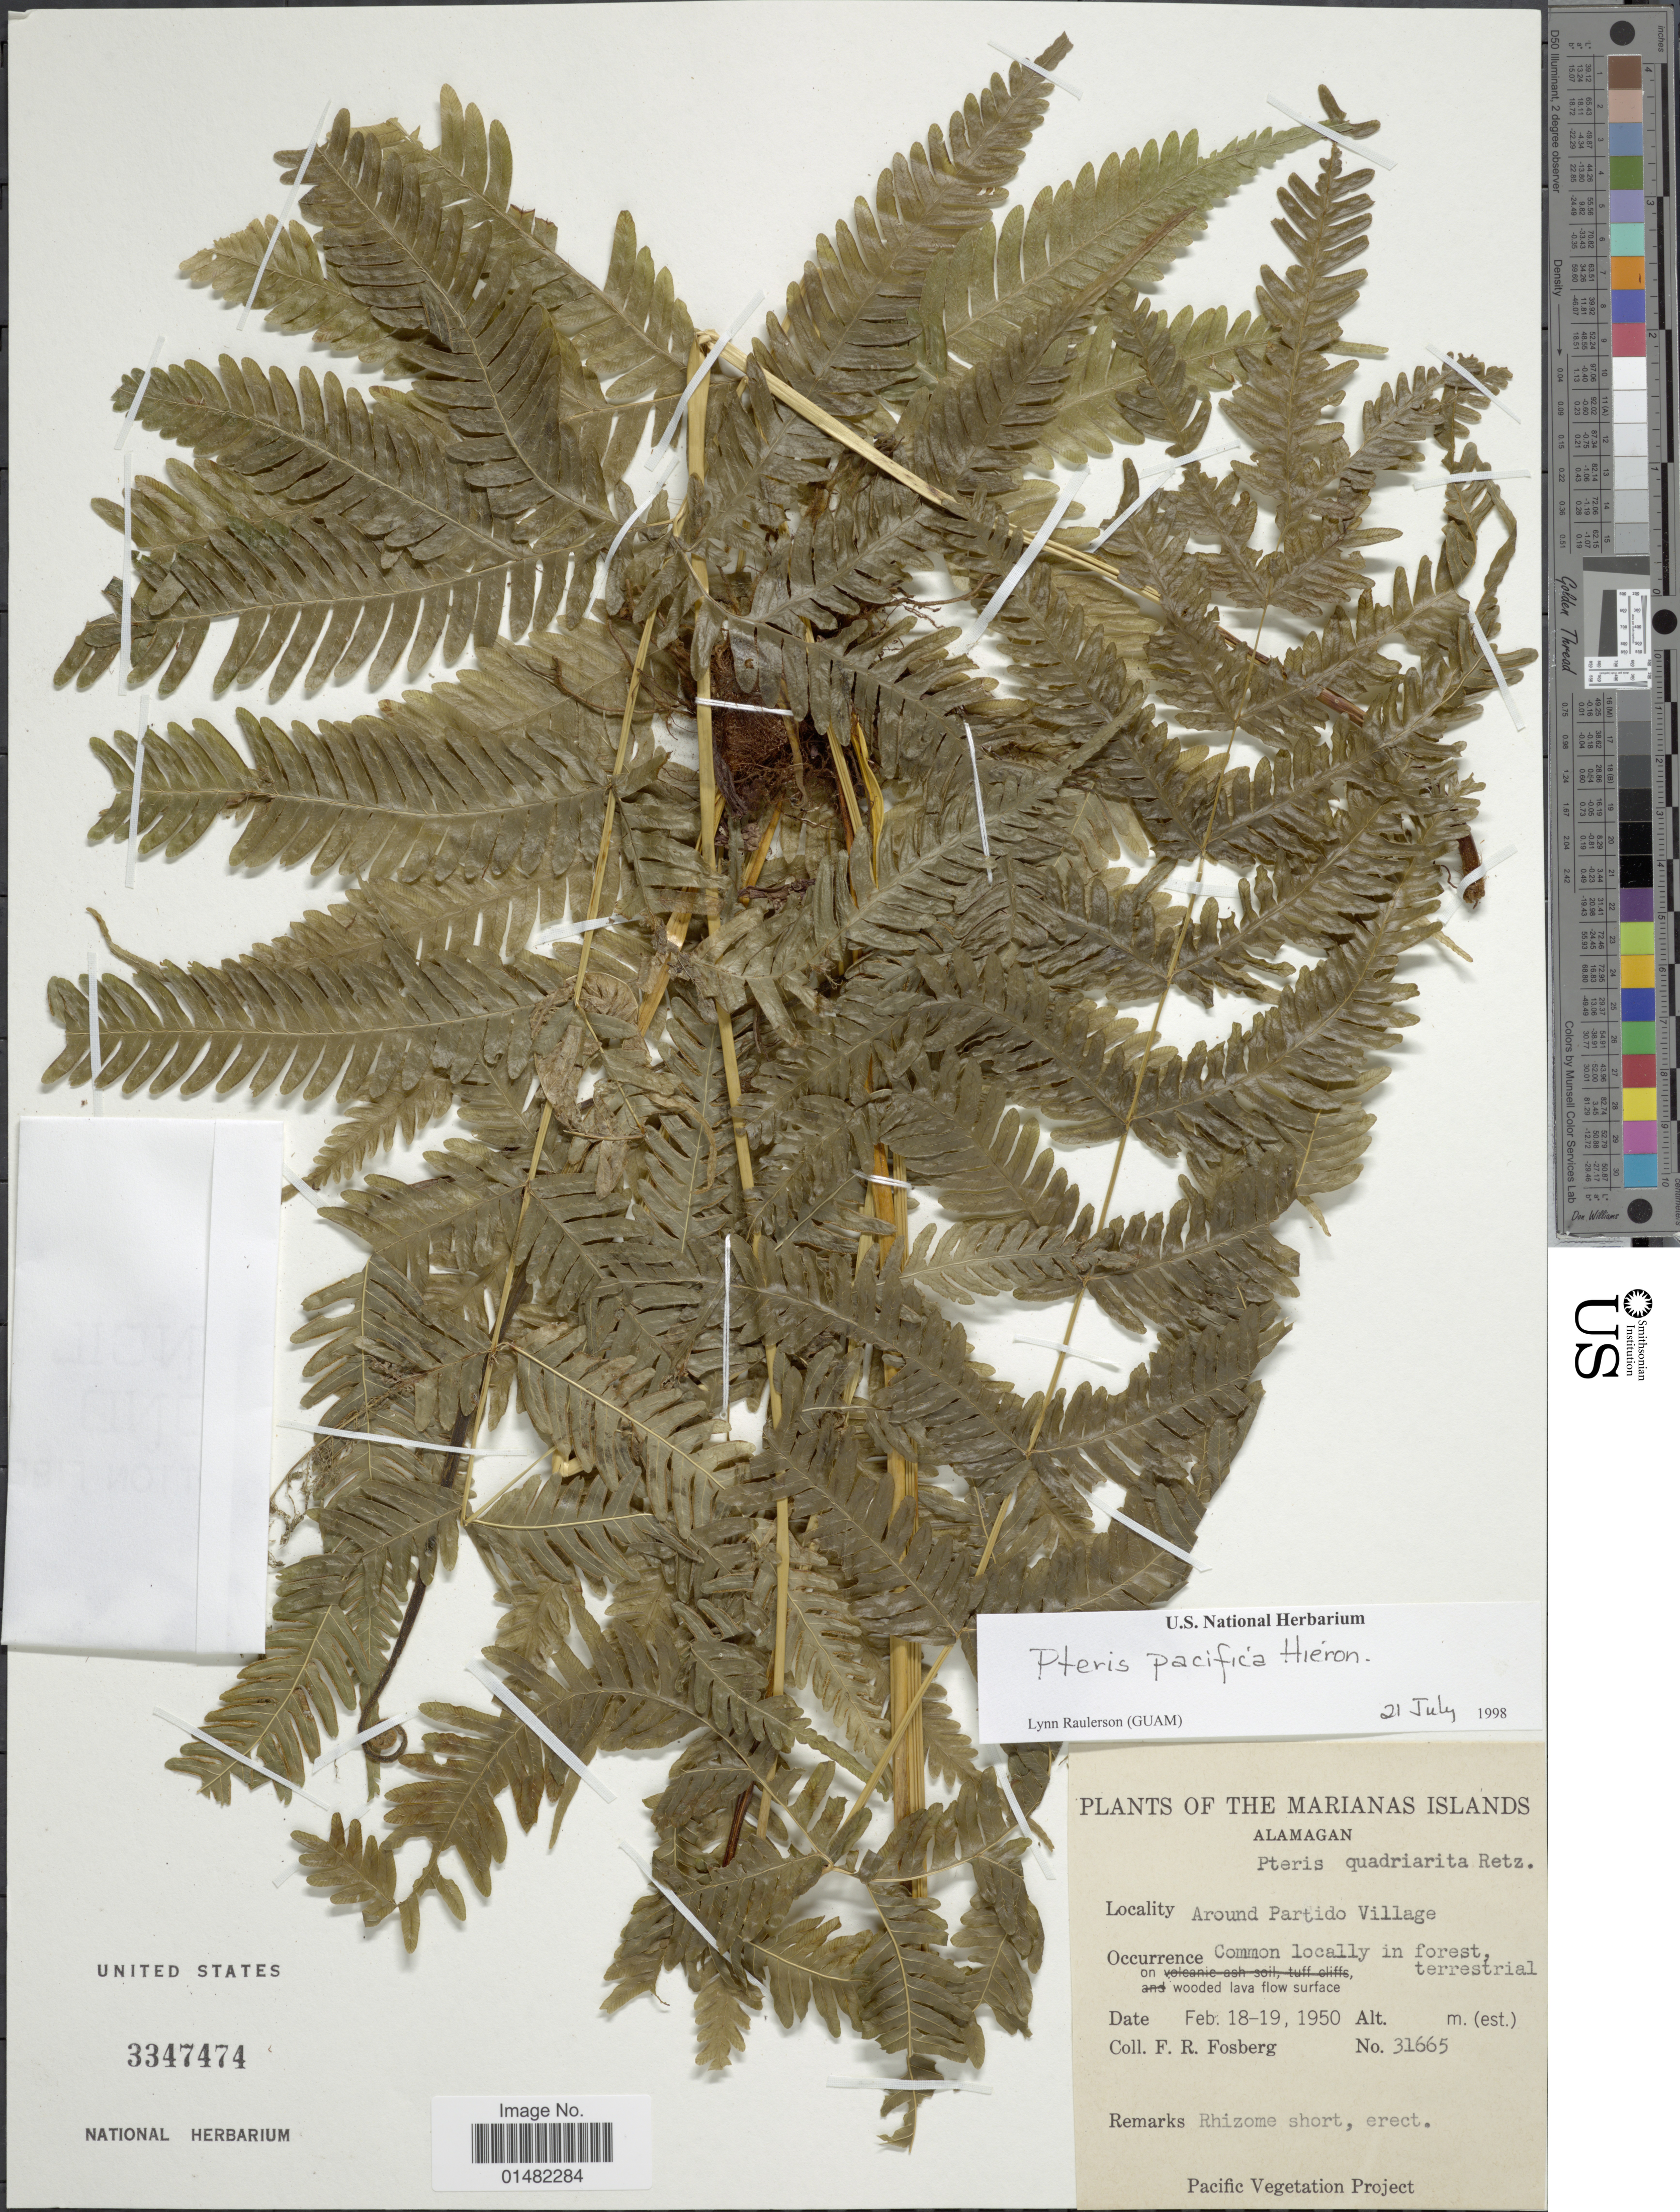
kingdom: Plantae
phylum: Tracheophyta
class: Polypodiopsida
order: Polypodiales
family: Pteridaceae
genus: Pteris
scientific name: Pteris pacifica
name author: Hieron.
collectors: F. R. Fosberg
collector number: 31665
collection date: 1950-02-18/1950-02-19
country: Northern Mariana Islands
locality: Alamagan, Around Partido Village, Mariana Islands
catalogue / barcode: US 3347474